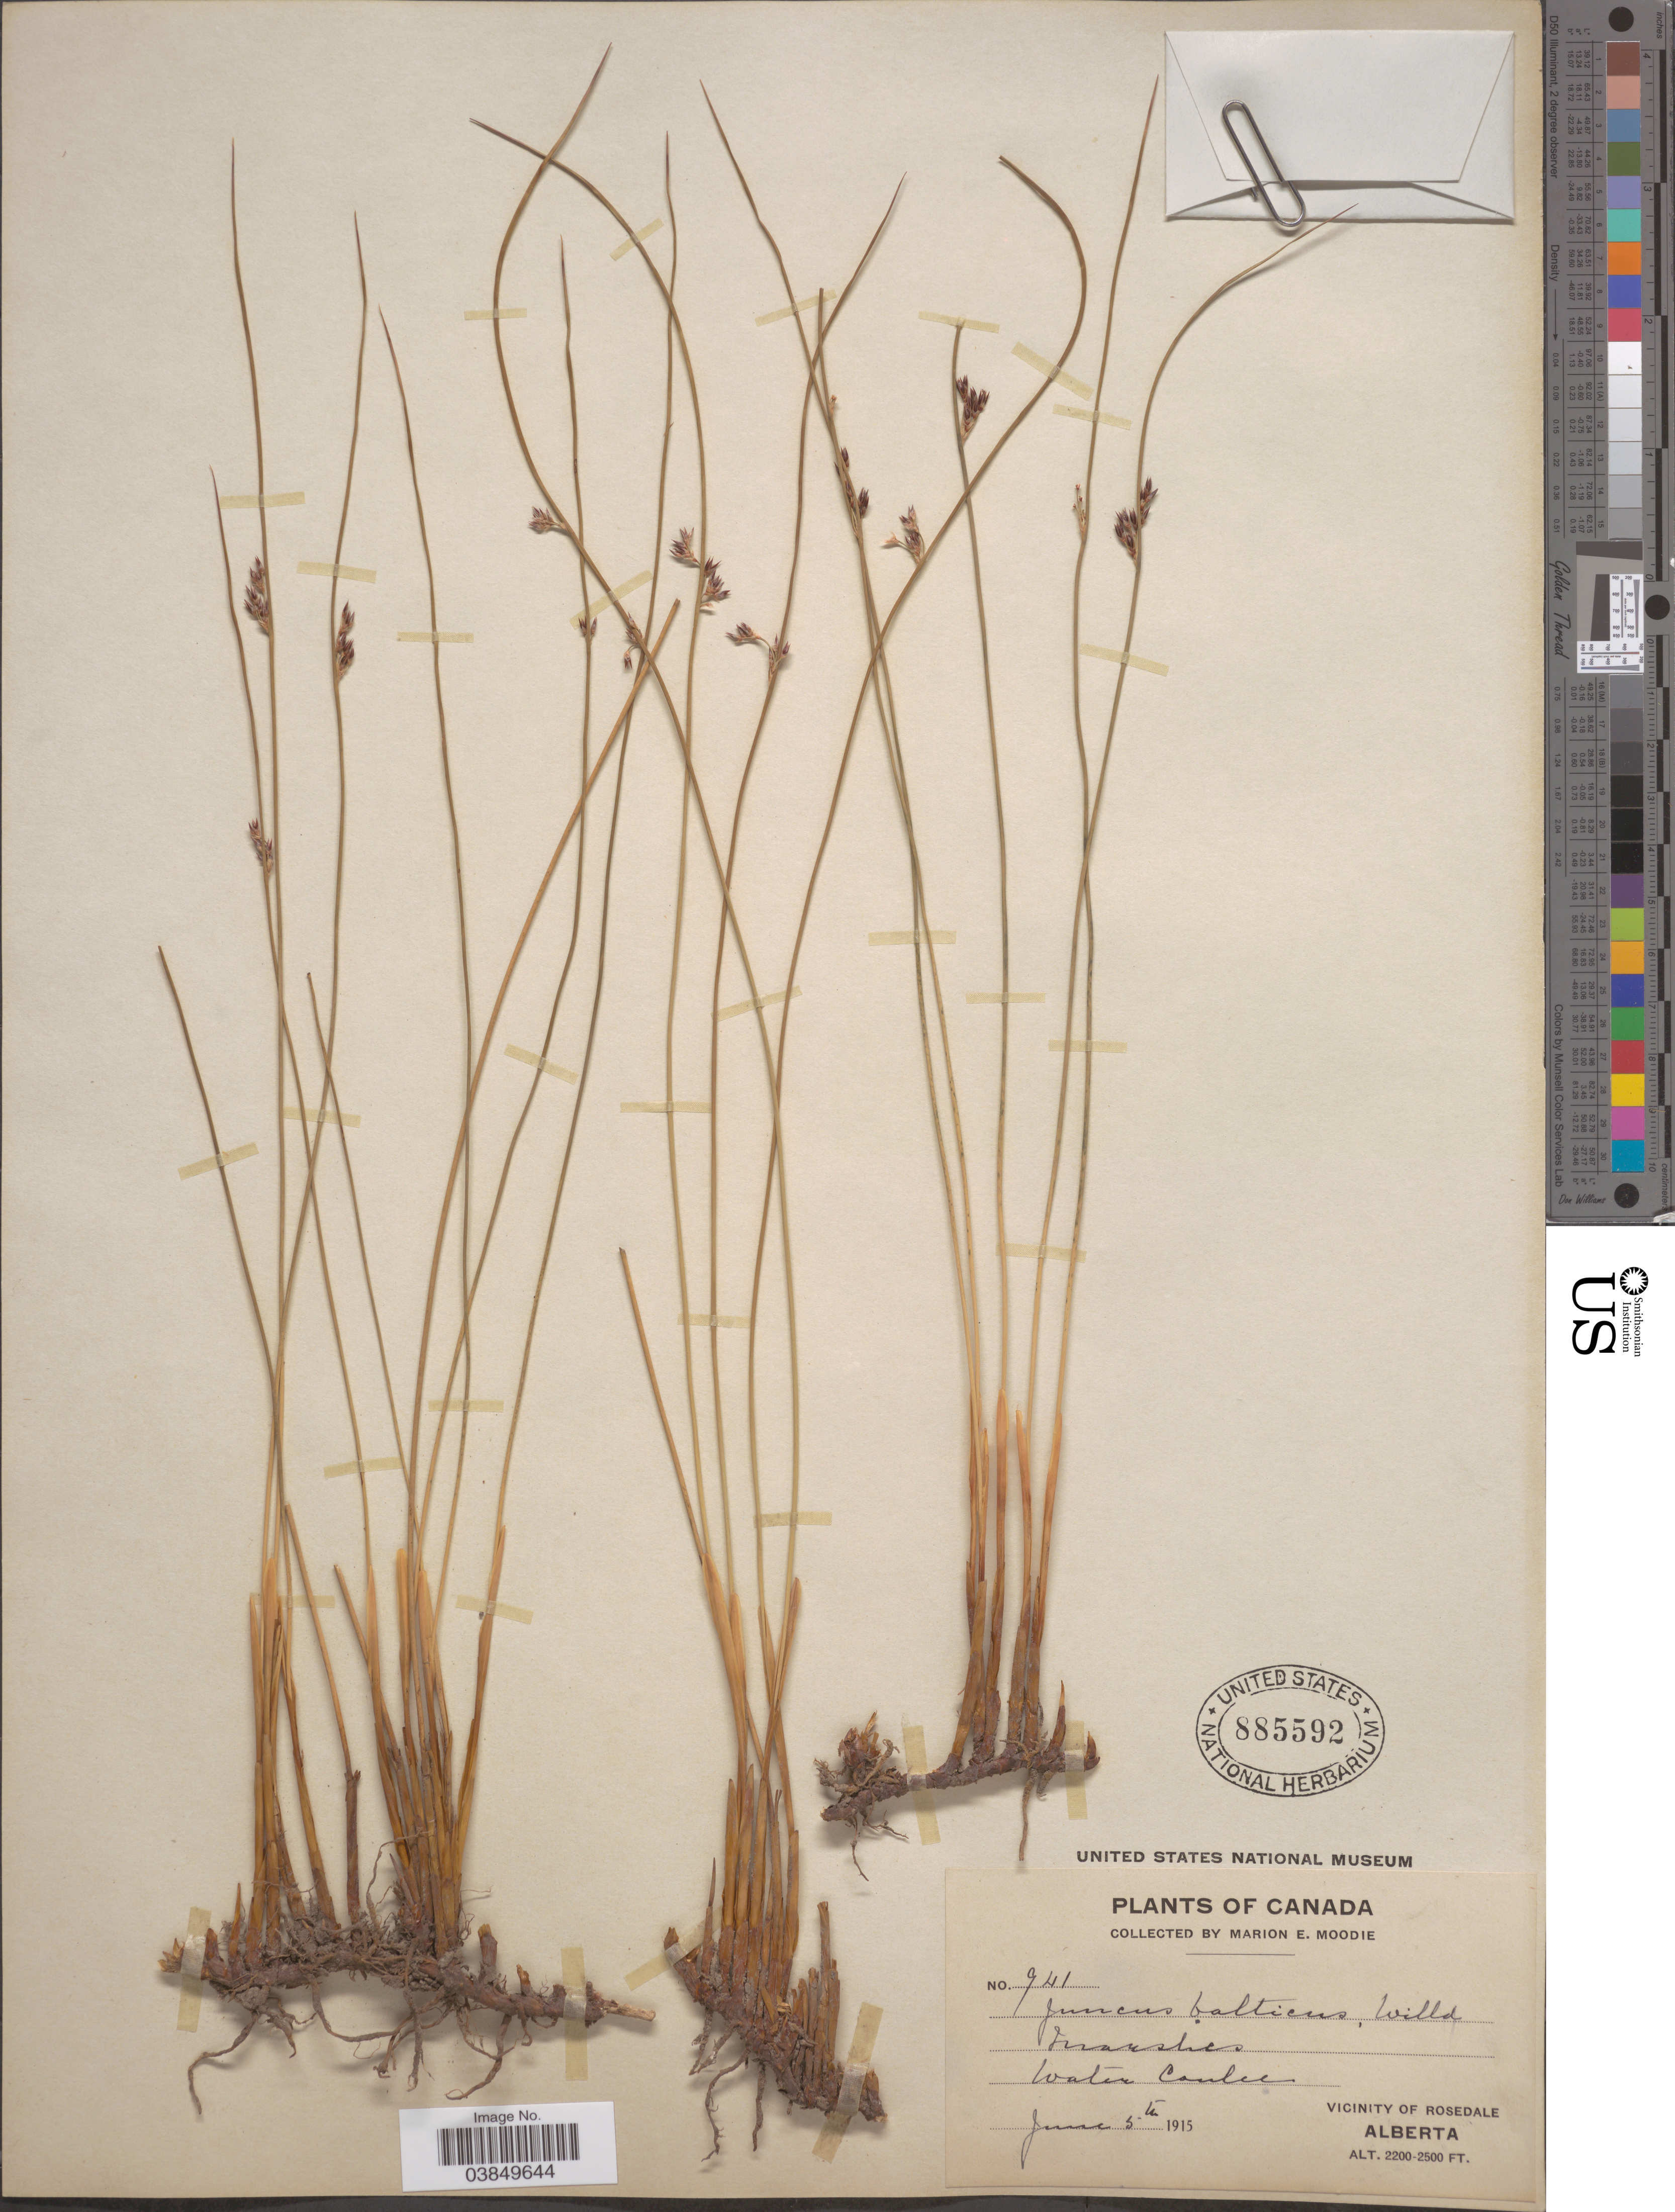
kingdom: Plantae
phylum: Tracheophyta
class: Liliopsida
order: Poales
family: Juncaceae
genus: Juncus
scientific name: Juncus balticus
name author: Willd.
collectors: M. E. Moodie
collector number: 941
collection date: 1915-06-05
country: Canada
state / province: Alberta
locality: Vicinity of Rosedale.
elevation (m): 671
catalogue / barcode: US 885592